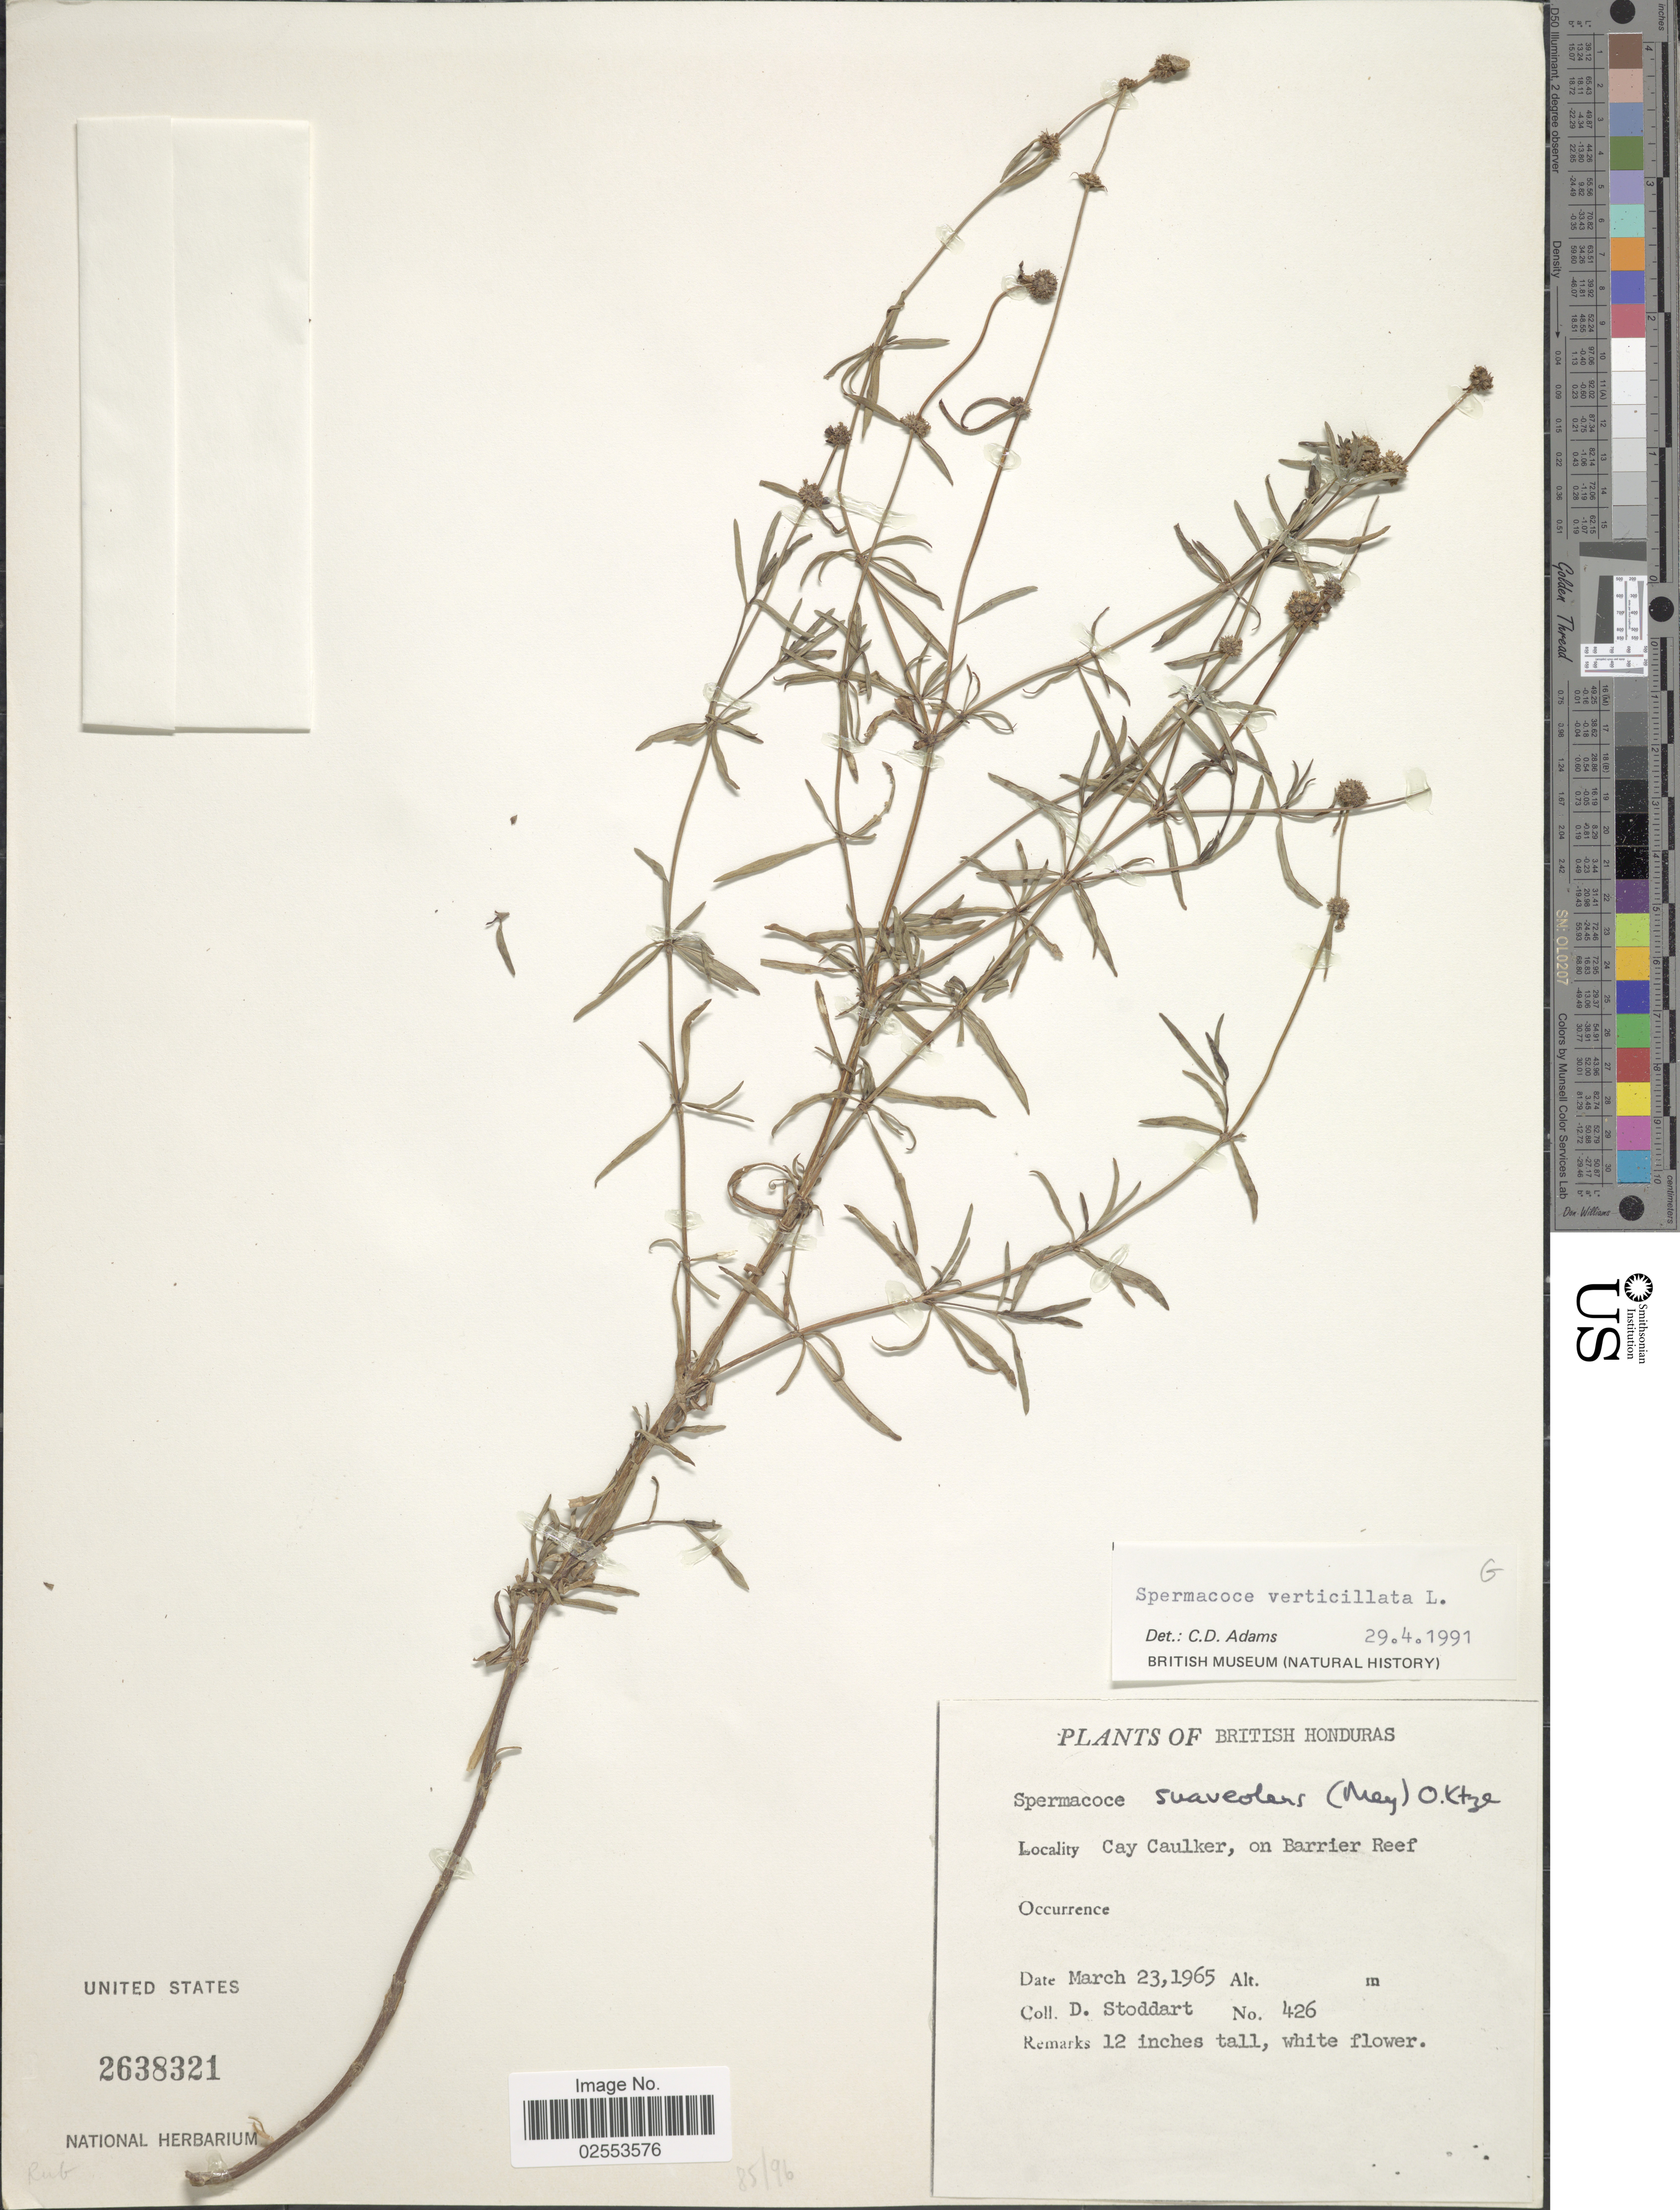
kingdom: Plantae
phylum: Tracheophyta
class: Magnoliopsida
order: Gentianales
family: Rubiaceae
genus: Spermacoce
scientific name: Spermacoce verticillata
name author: L.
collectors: D. Stoddart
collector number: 426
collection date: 1965-03-23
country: Belize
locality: British Honduras, Cay Caulker, on Barrier Reef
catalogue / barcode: US 2638321